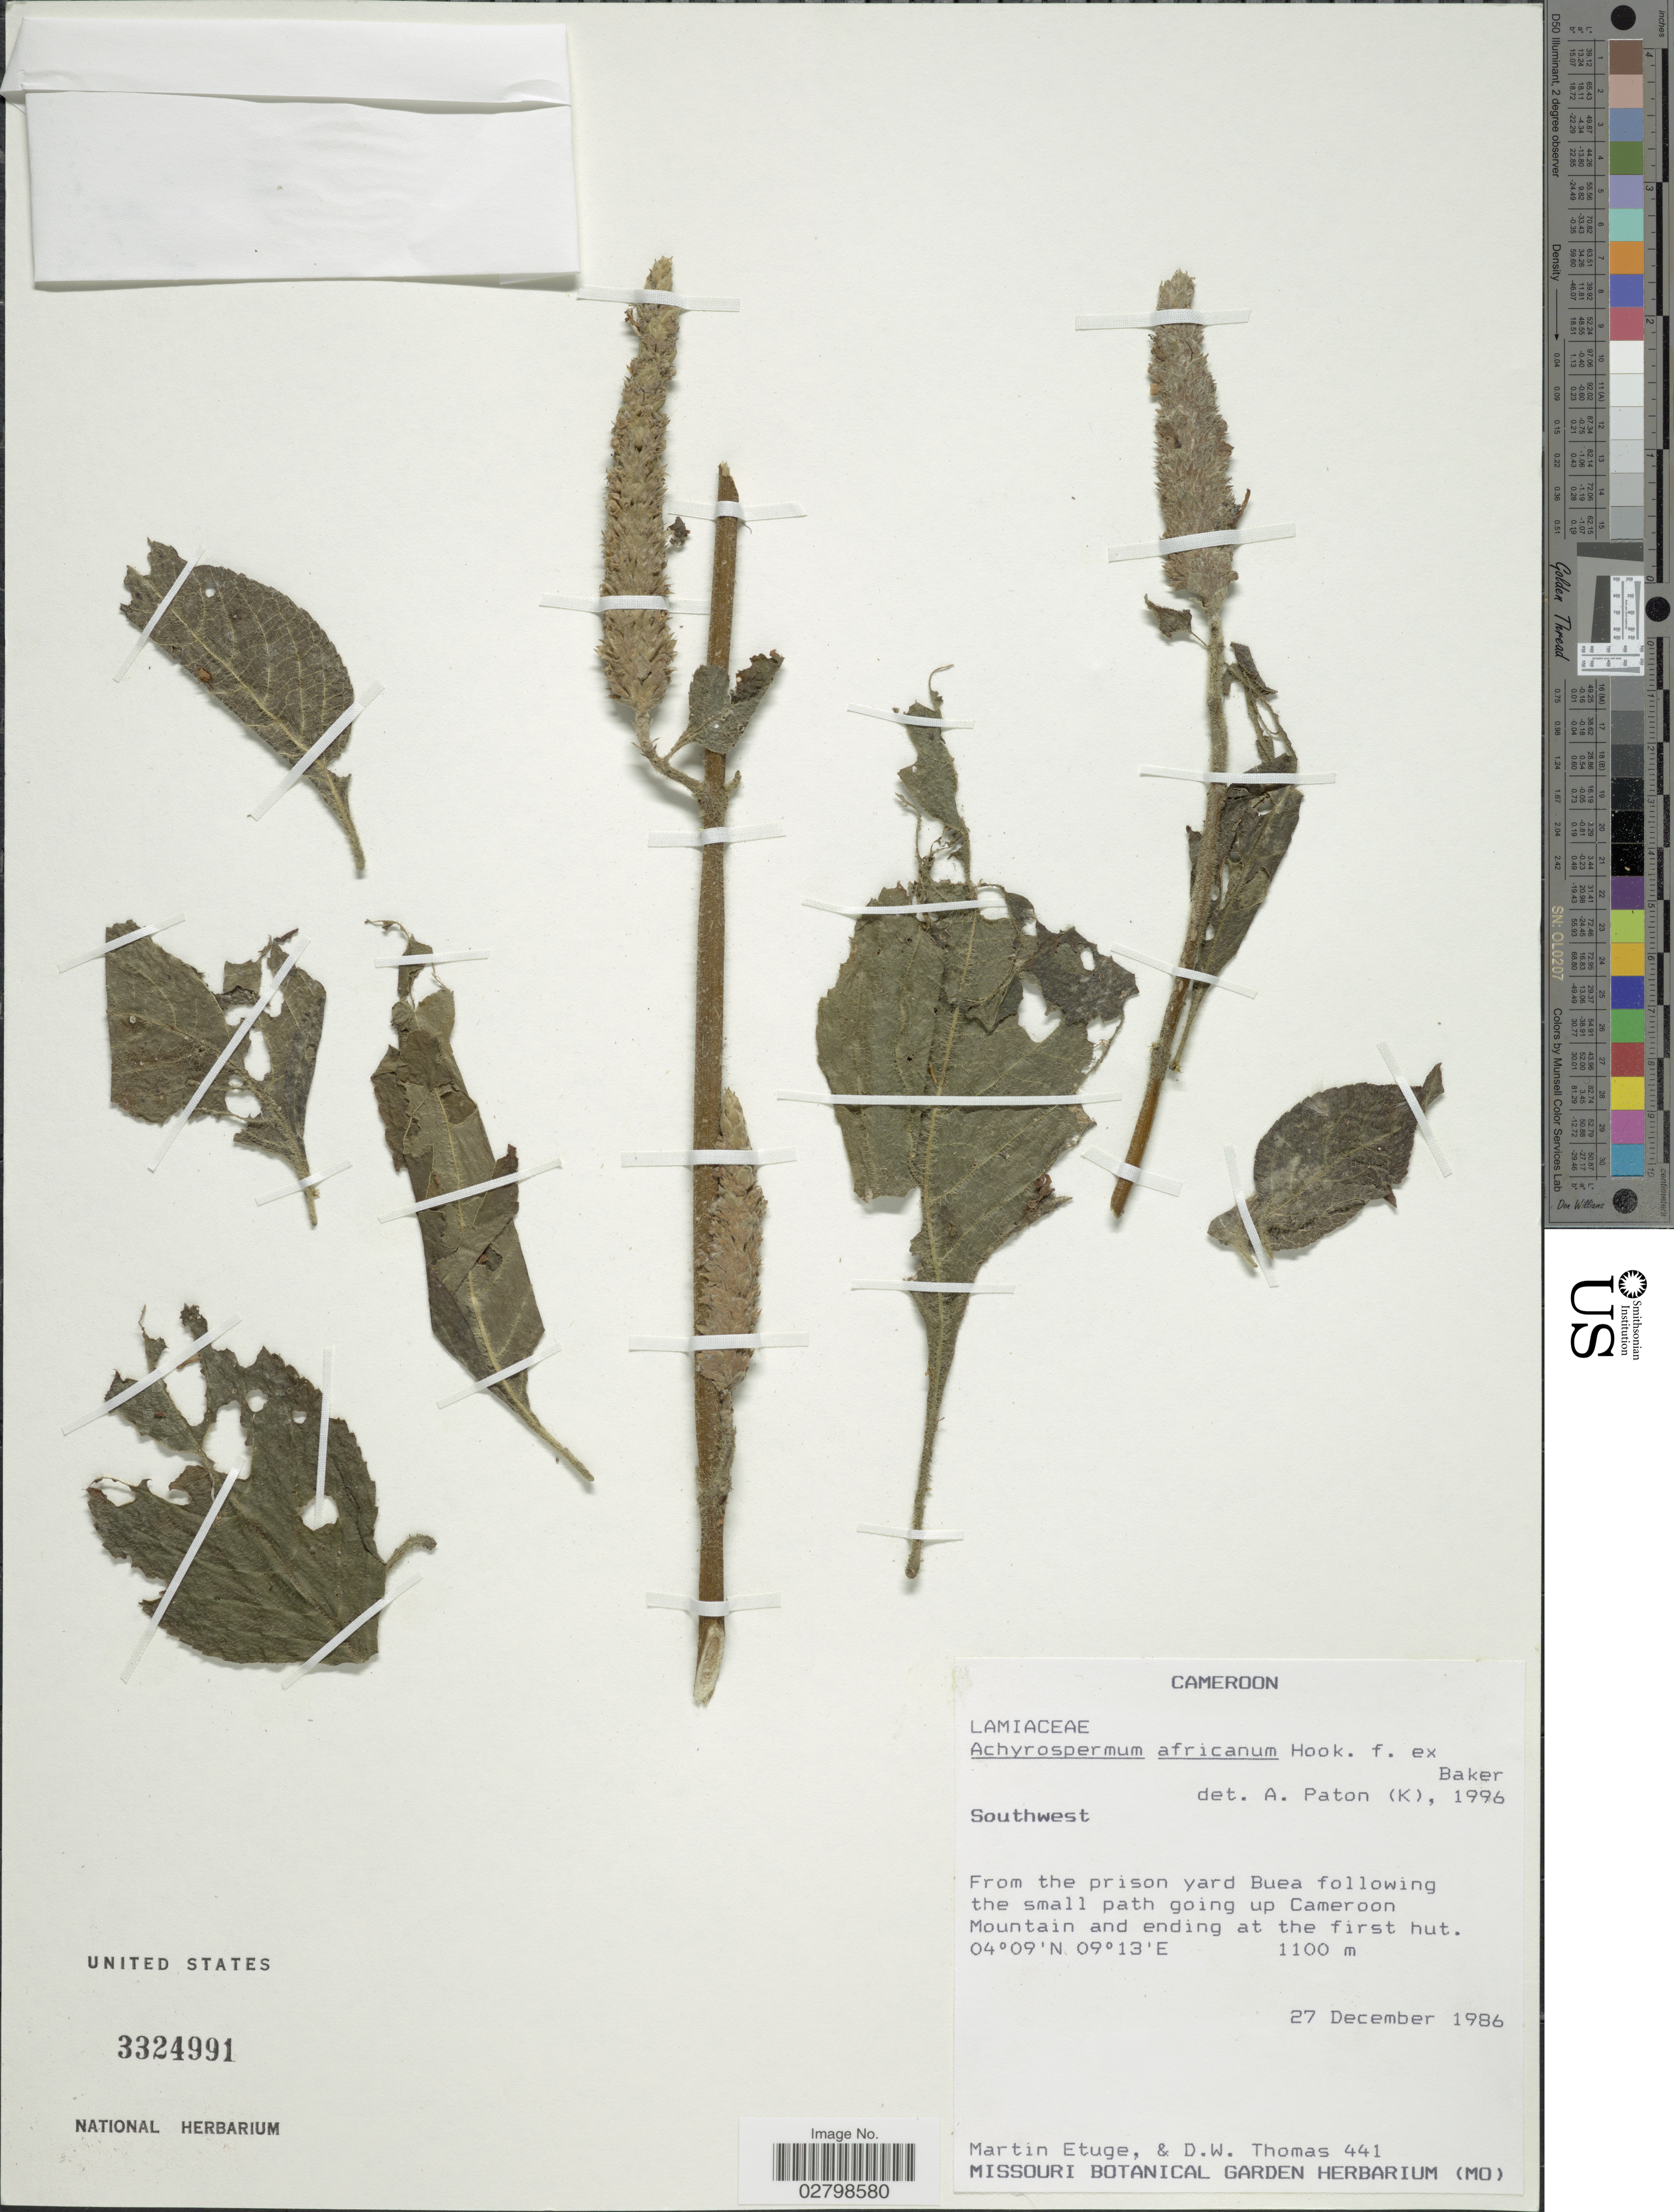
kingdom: Plantae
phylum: Tracheophyta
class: Magnoliopsida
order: Lamiales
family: Lamiaceae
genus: Achyrospermum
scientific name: Achyrospermum africanum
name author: Hook. f. ex Baker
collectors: M. Etuge & D. W. Thomas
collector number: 441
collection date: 1986-12-27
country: Cameroon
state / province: Sud-Ouest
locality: Southwest. From the prison yard Buea following the small path going up Cameroon Mountain and ending at the first hut.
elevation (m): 1100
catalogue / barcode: US 3324991